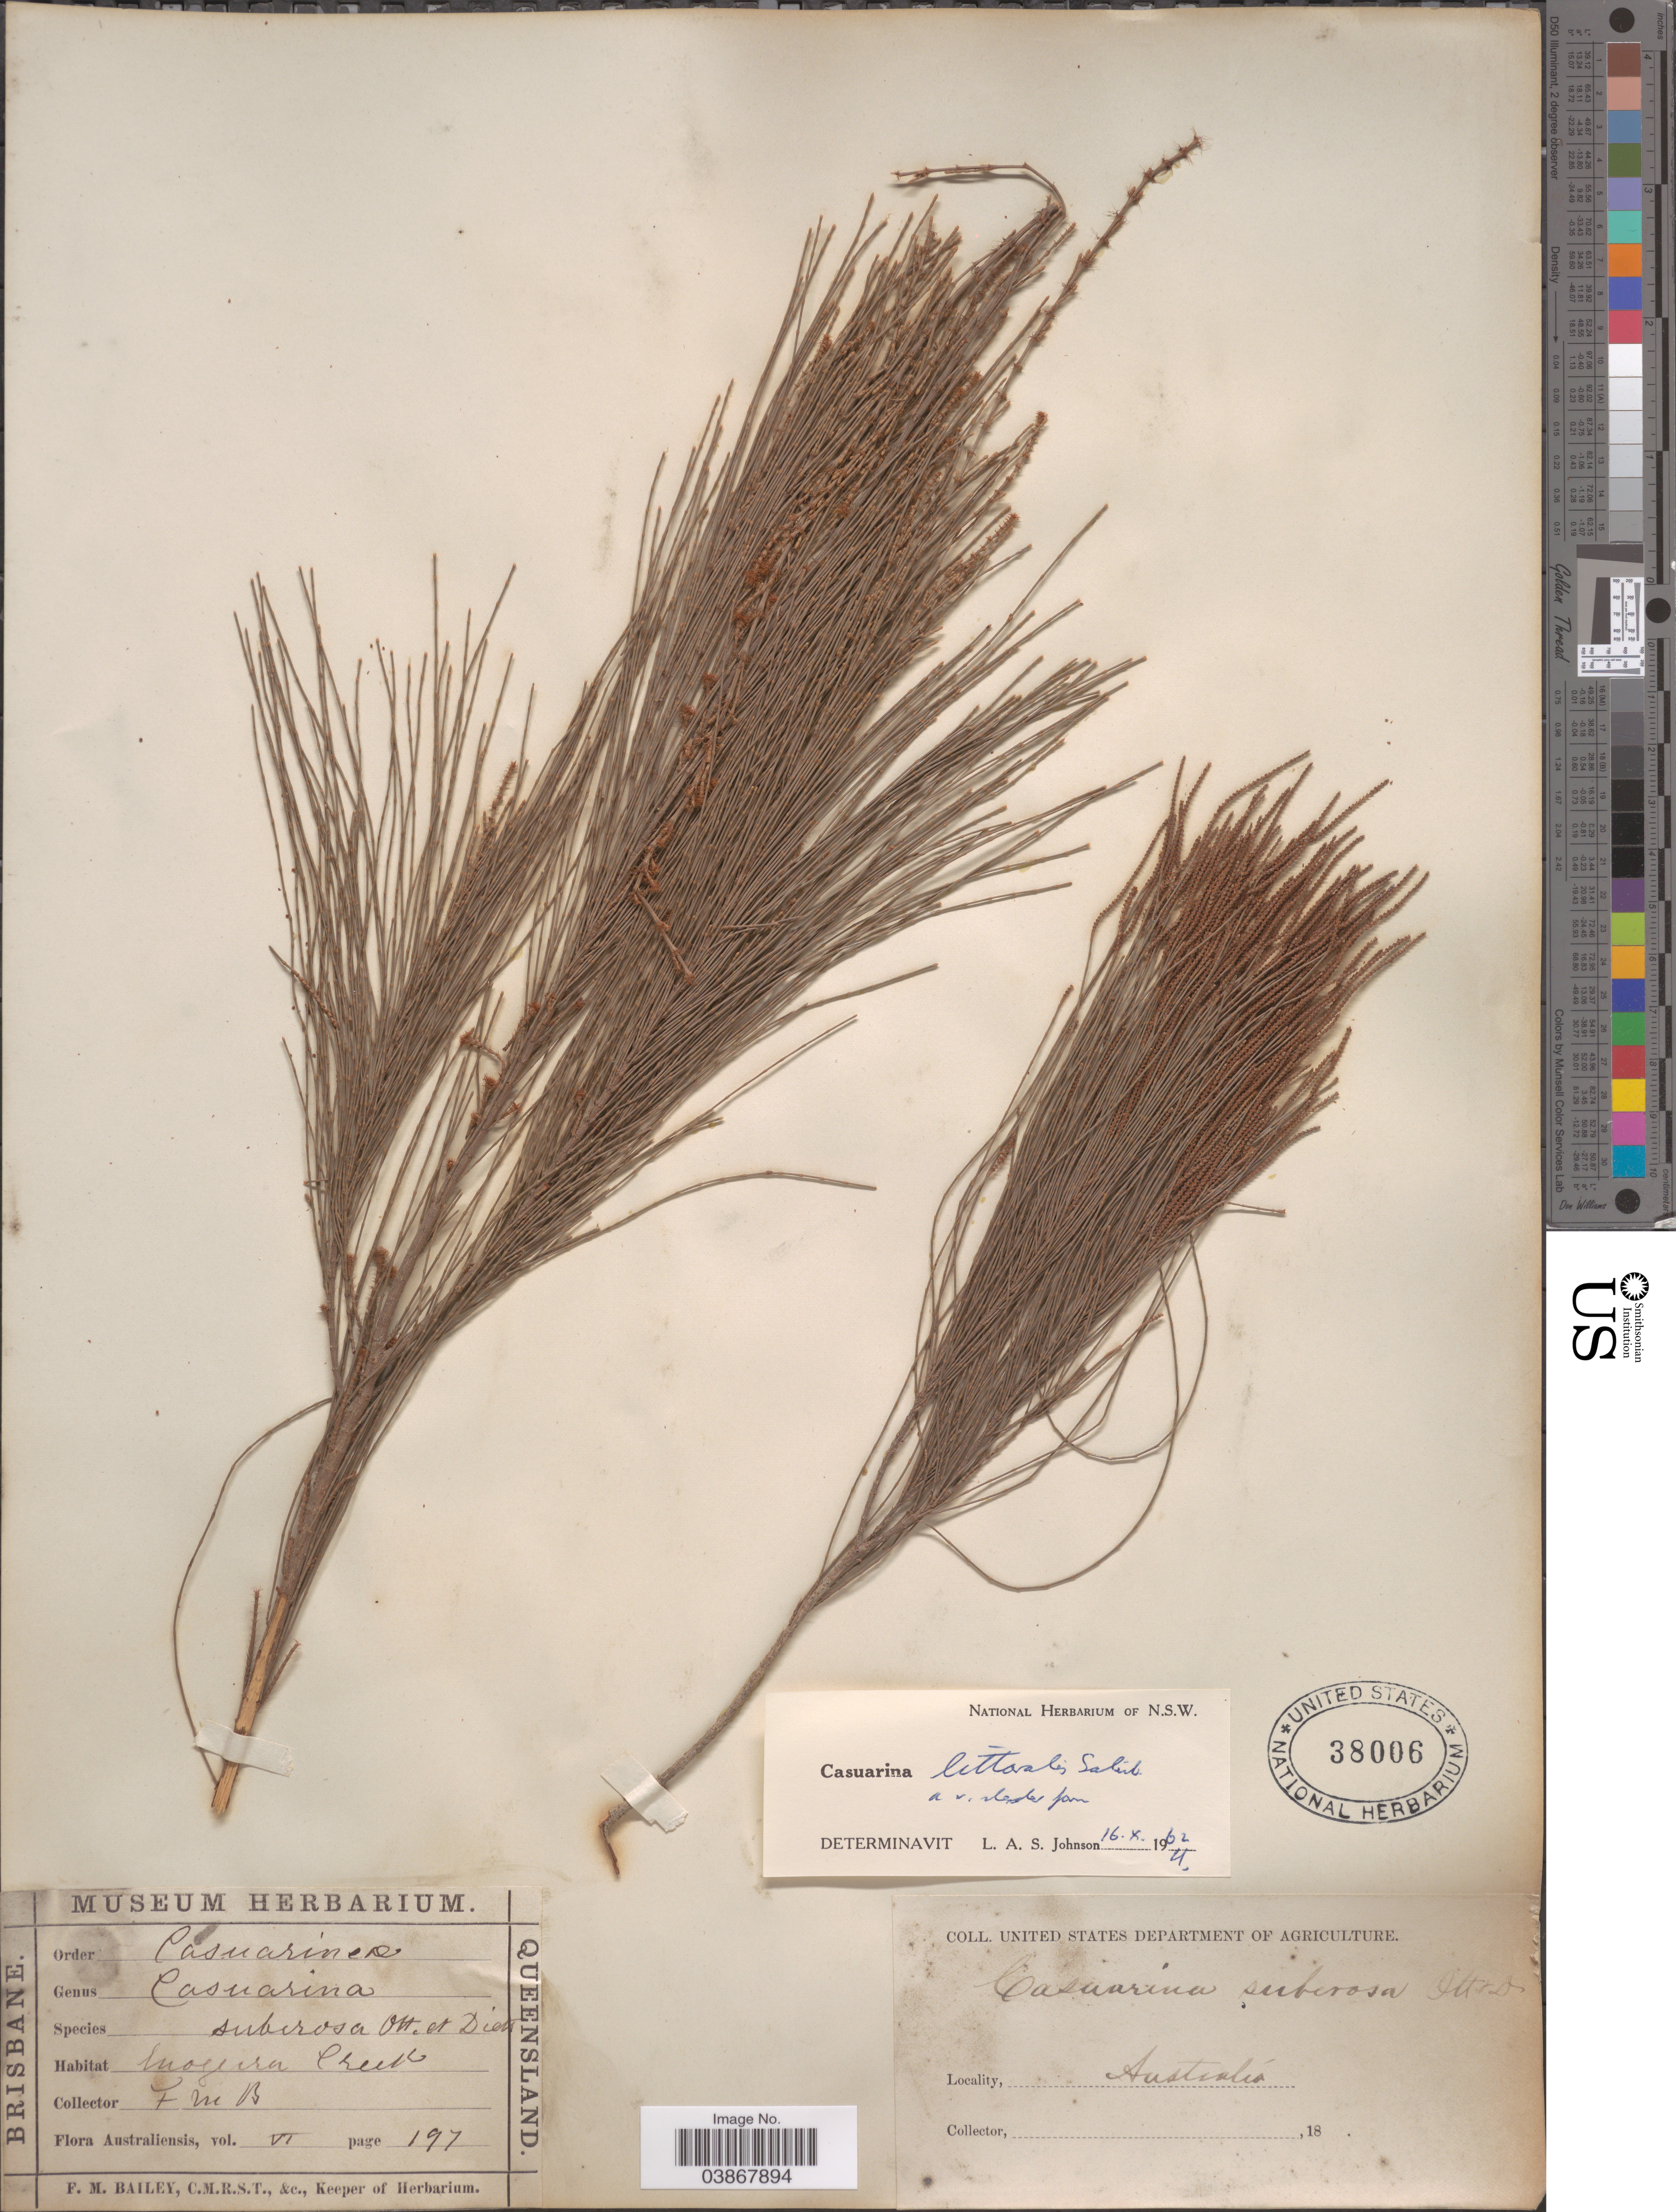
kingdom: Plantae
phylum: Tracheophyta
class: Magnoliopsida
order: Fagales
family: Casuarinaceae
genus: Casuarina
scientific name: Casuarina littoralis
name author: Salisb.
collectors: F. M. Bailey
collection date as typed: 18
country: Australia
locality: Mogeera Creek.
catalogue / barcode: US 38006